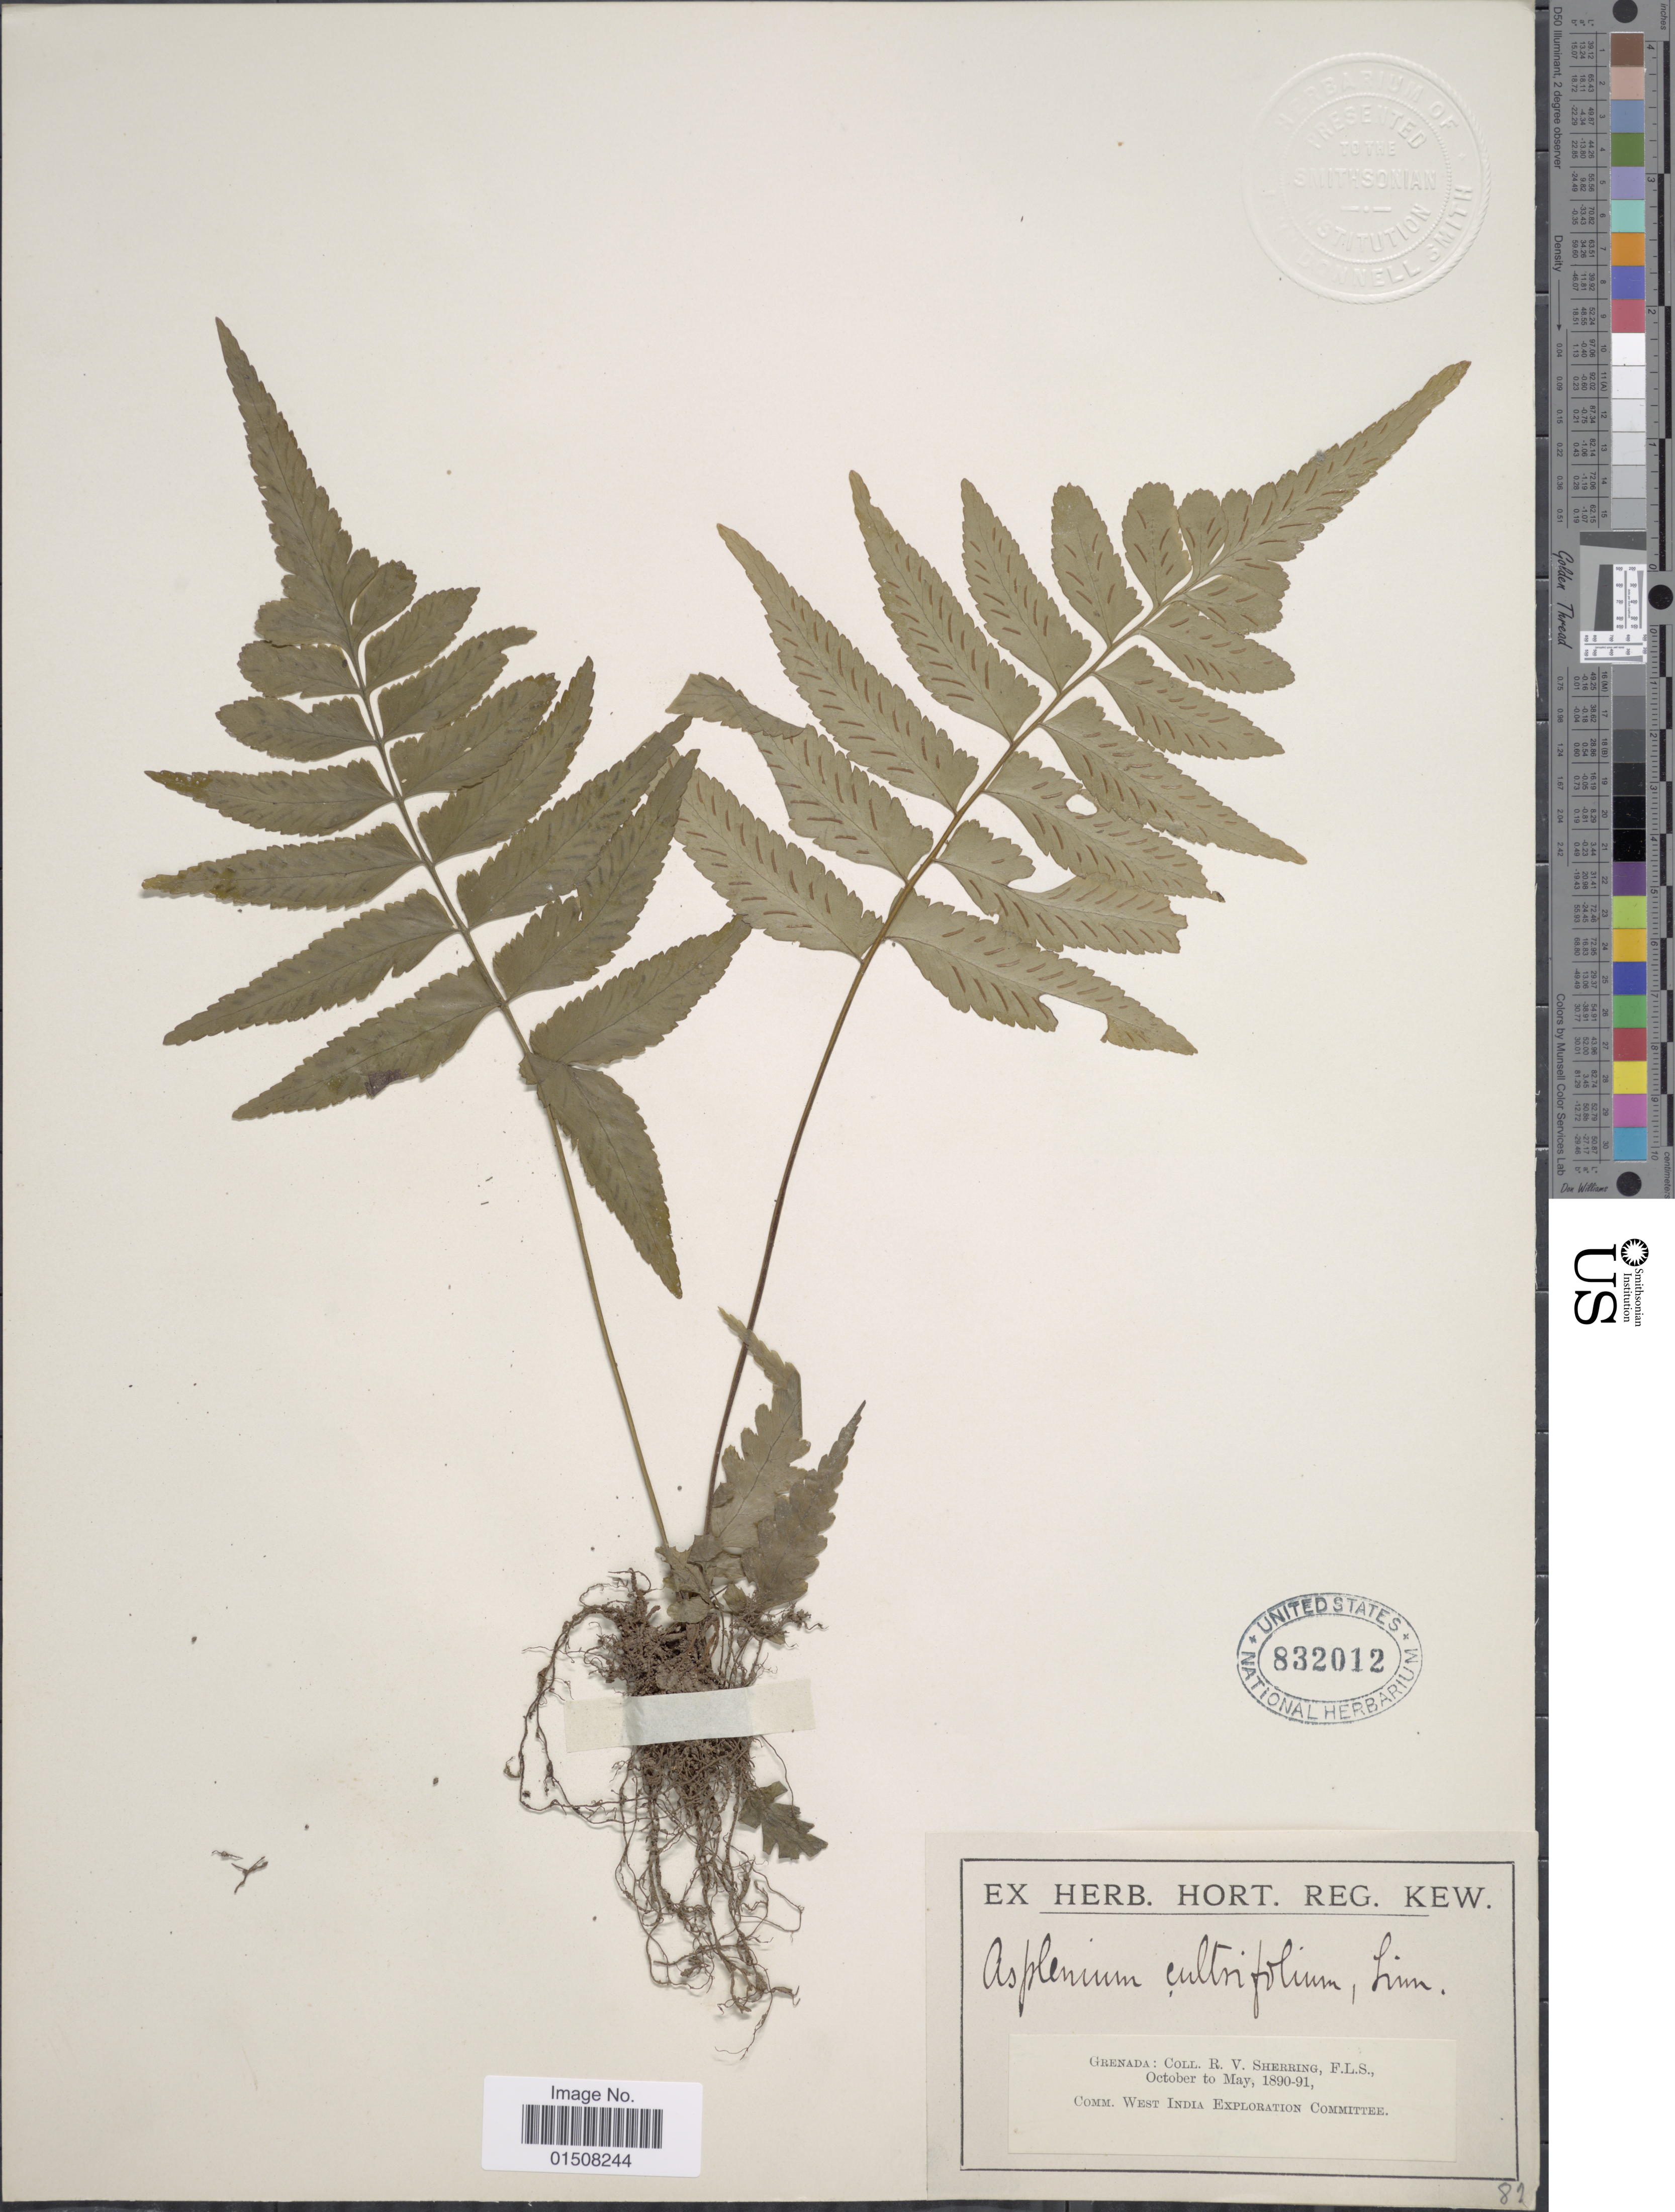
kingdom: Plantae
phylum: Tracheophyta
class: Polypodiopsida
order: Polypodiales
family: Aspleniaceae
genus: Asplenium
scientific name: Asplenium abscissum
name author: Willd.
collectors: R. Sherring & F. S.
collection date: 1890-10/1891-05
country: Grenada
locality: West India Exploration Committee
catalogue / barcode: US 832012